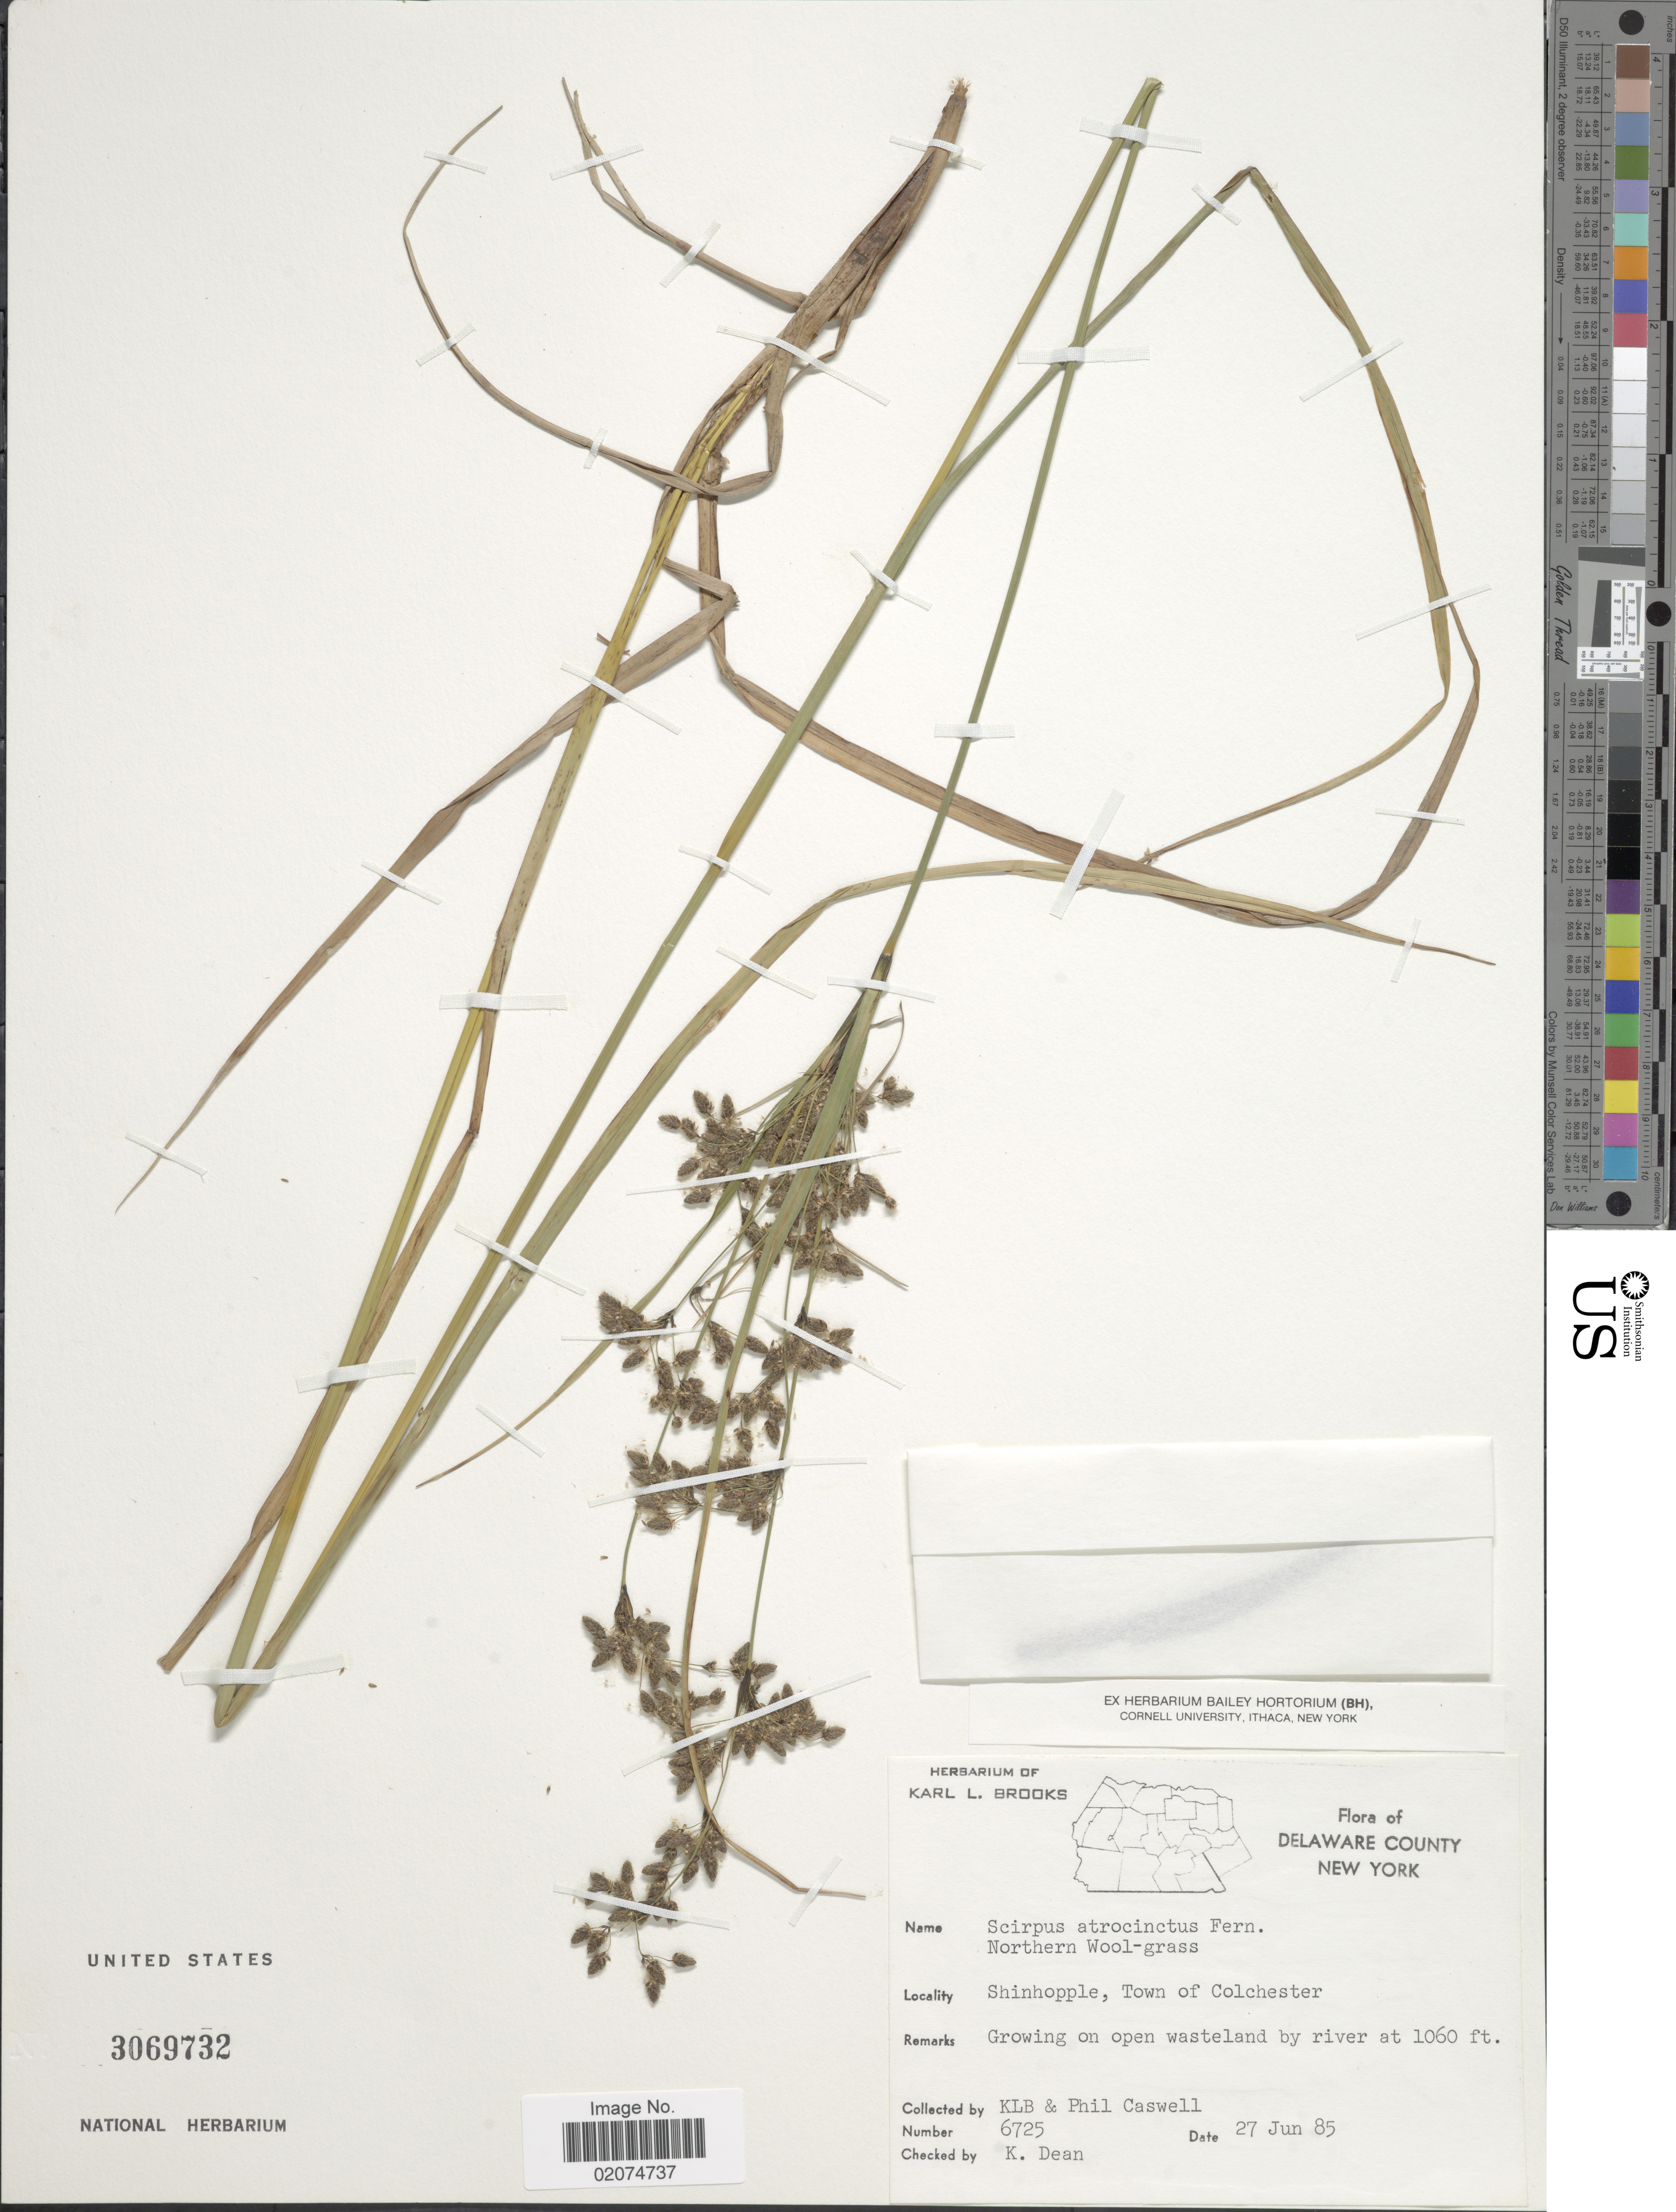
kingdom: Plantae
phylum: Tracheophyta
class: Liliopsida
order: Poales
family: Cyperaceae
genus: Scirpus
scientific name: Scirpus atrocinctus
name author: Fernald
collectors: K. Brooks & P. Caswell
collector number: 6725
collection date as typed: Transcribed d/m/y: 27/6/85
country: United States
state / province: New York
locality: Delaware County, Shinhopple, Town of Colchester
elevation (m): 323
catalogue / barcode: US 3069732